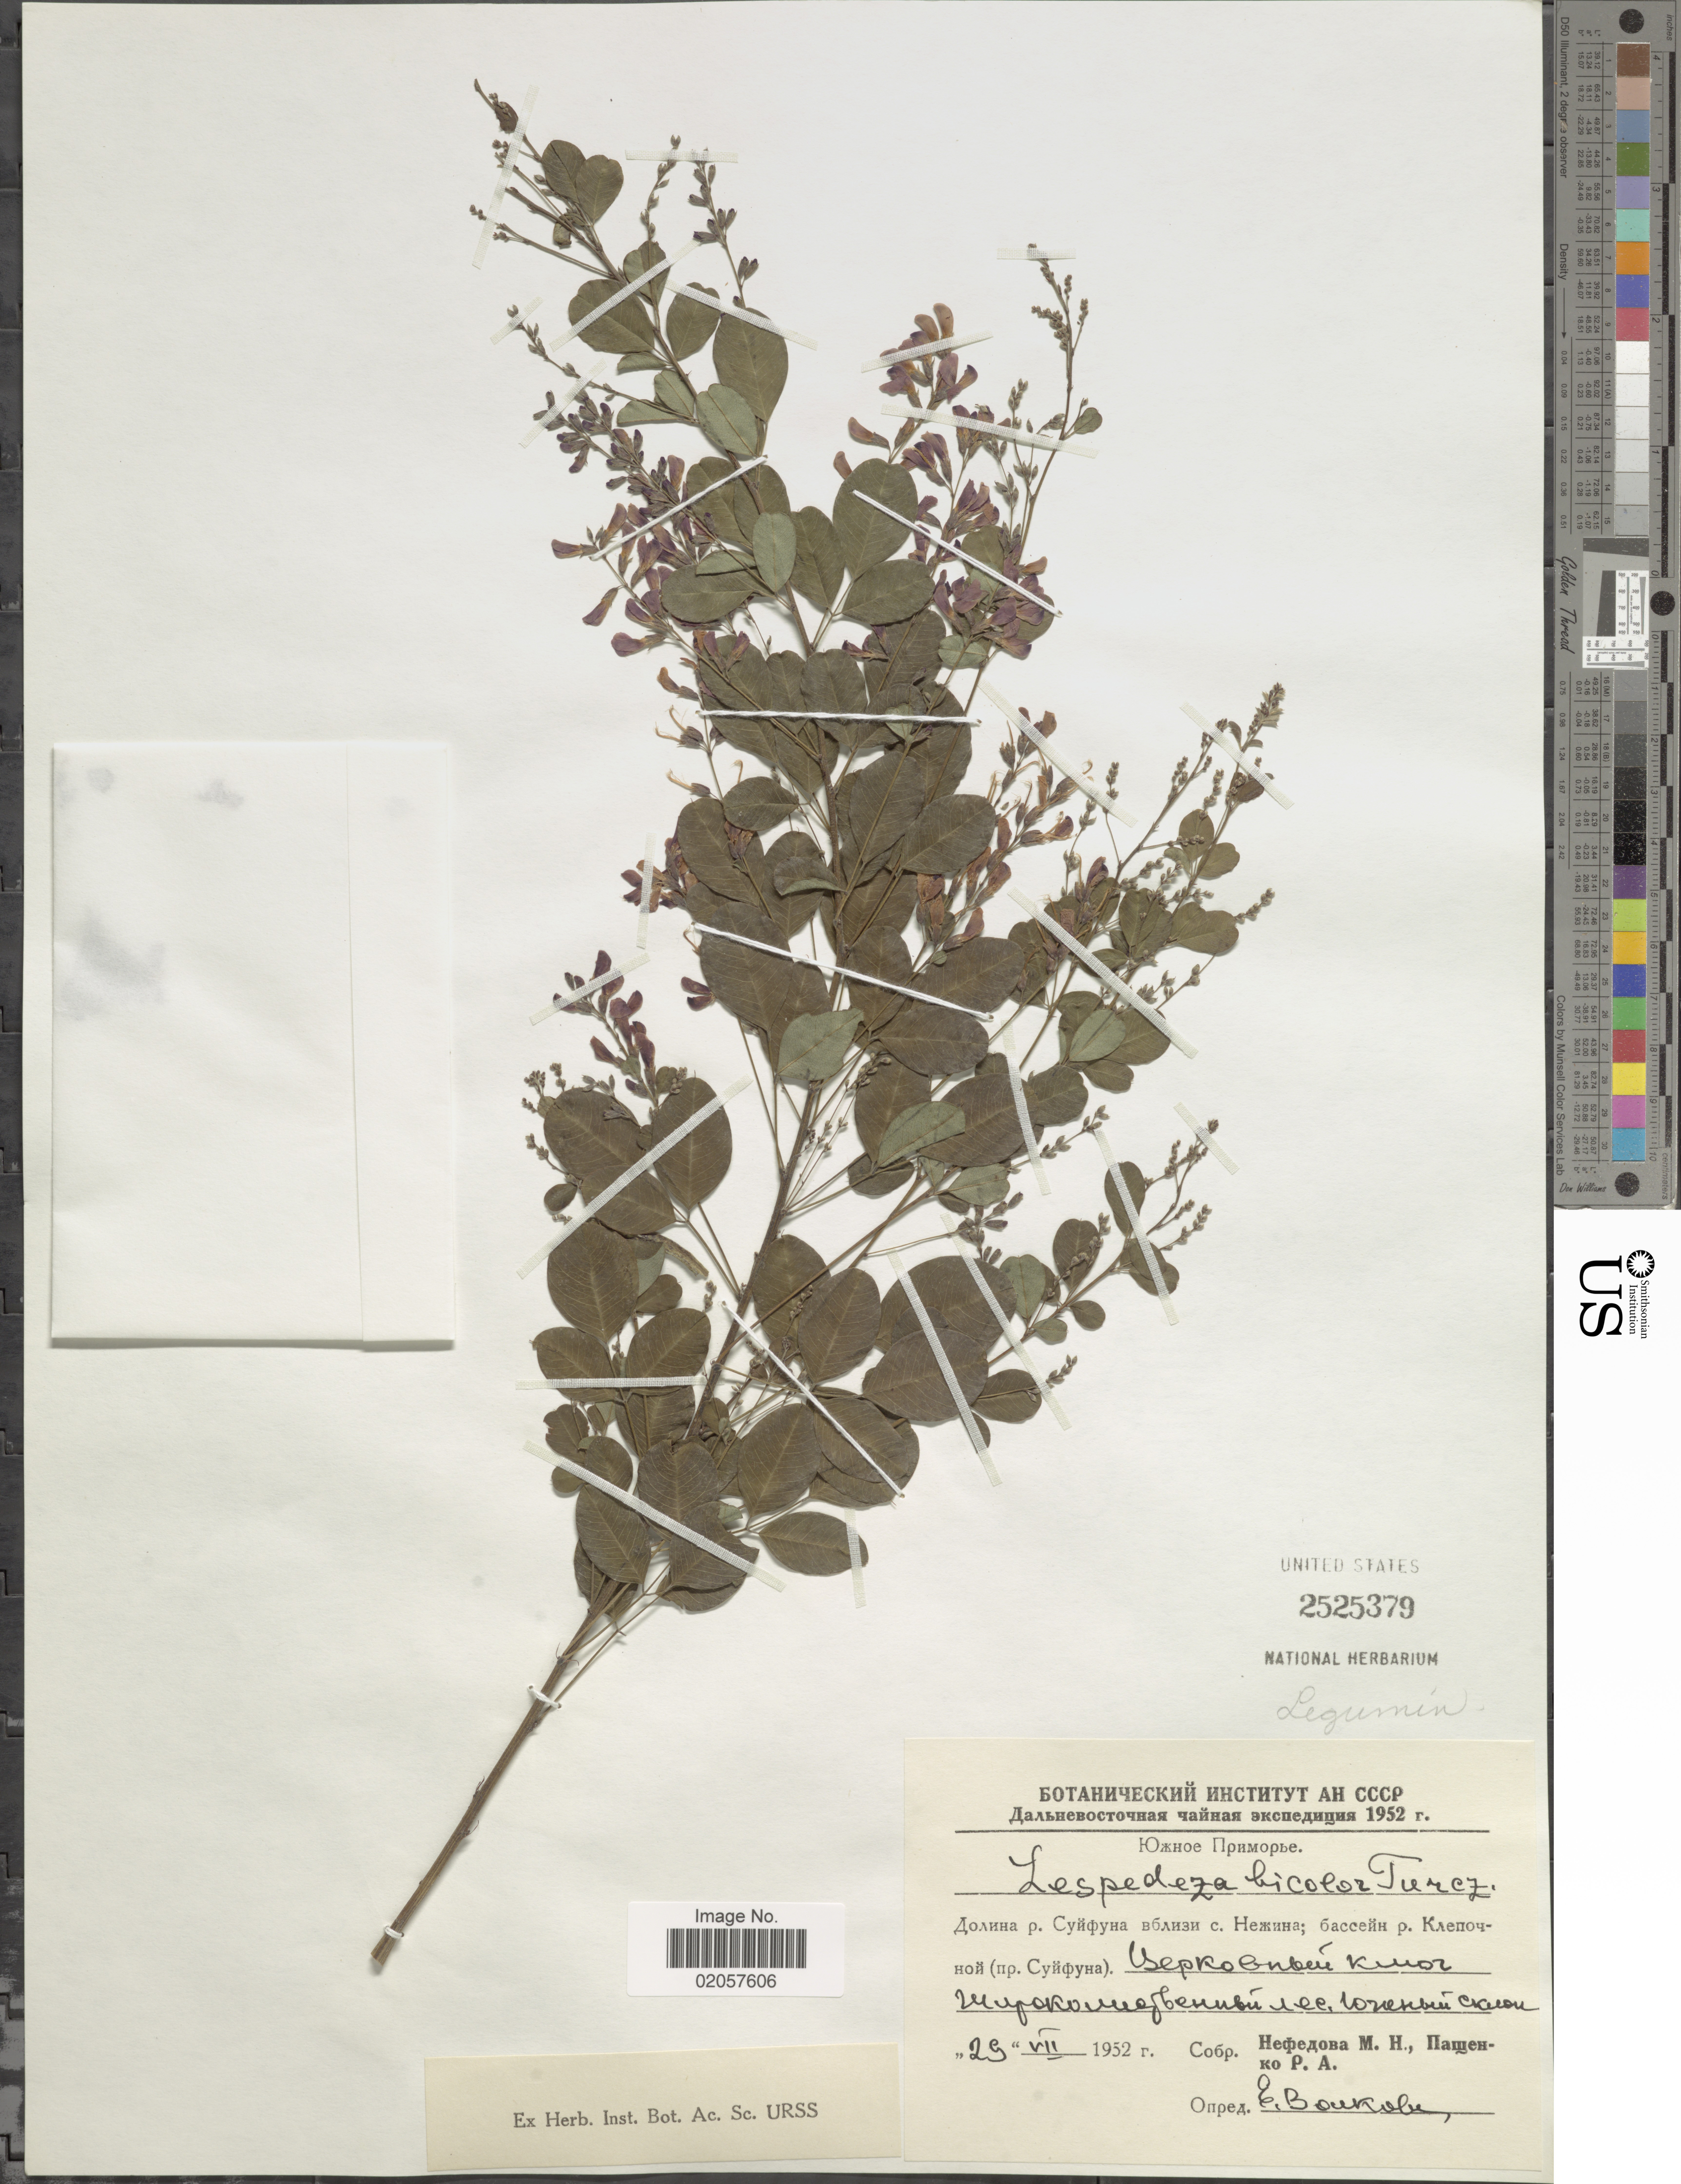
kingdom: Plantae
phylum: Tracheophyta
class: Magnoliopsida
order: Fabales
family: Fabaceae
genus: Lespedeza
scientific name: Lespedeza bicolor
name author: Turcz.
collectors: M. Nefedova & R. Pashenko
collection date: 1952-07-29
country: Russian Federation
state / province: Primorsky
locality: Suifun River Valley near Village Nezhino, Basin of River Klepochnaya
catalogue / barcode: US 2525379